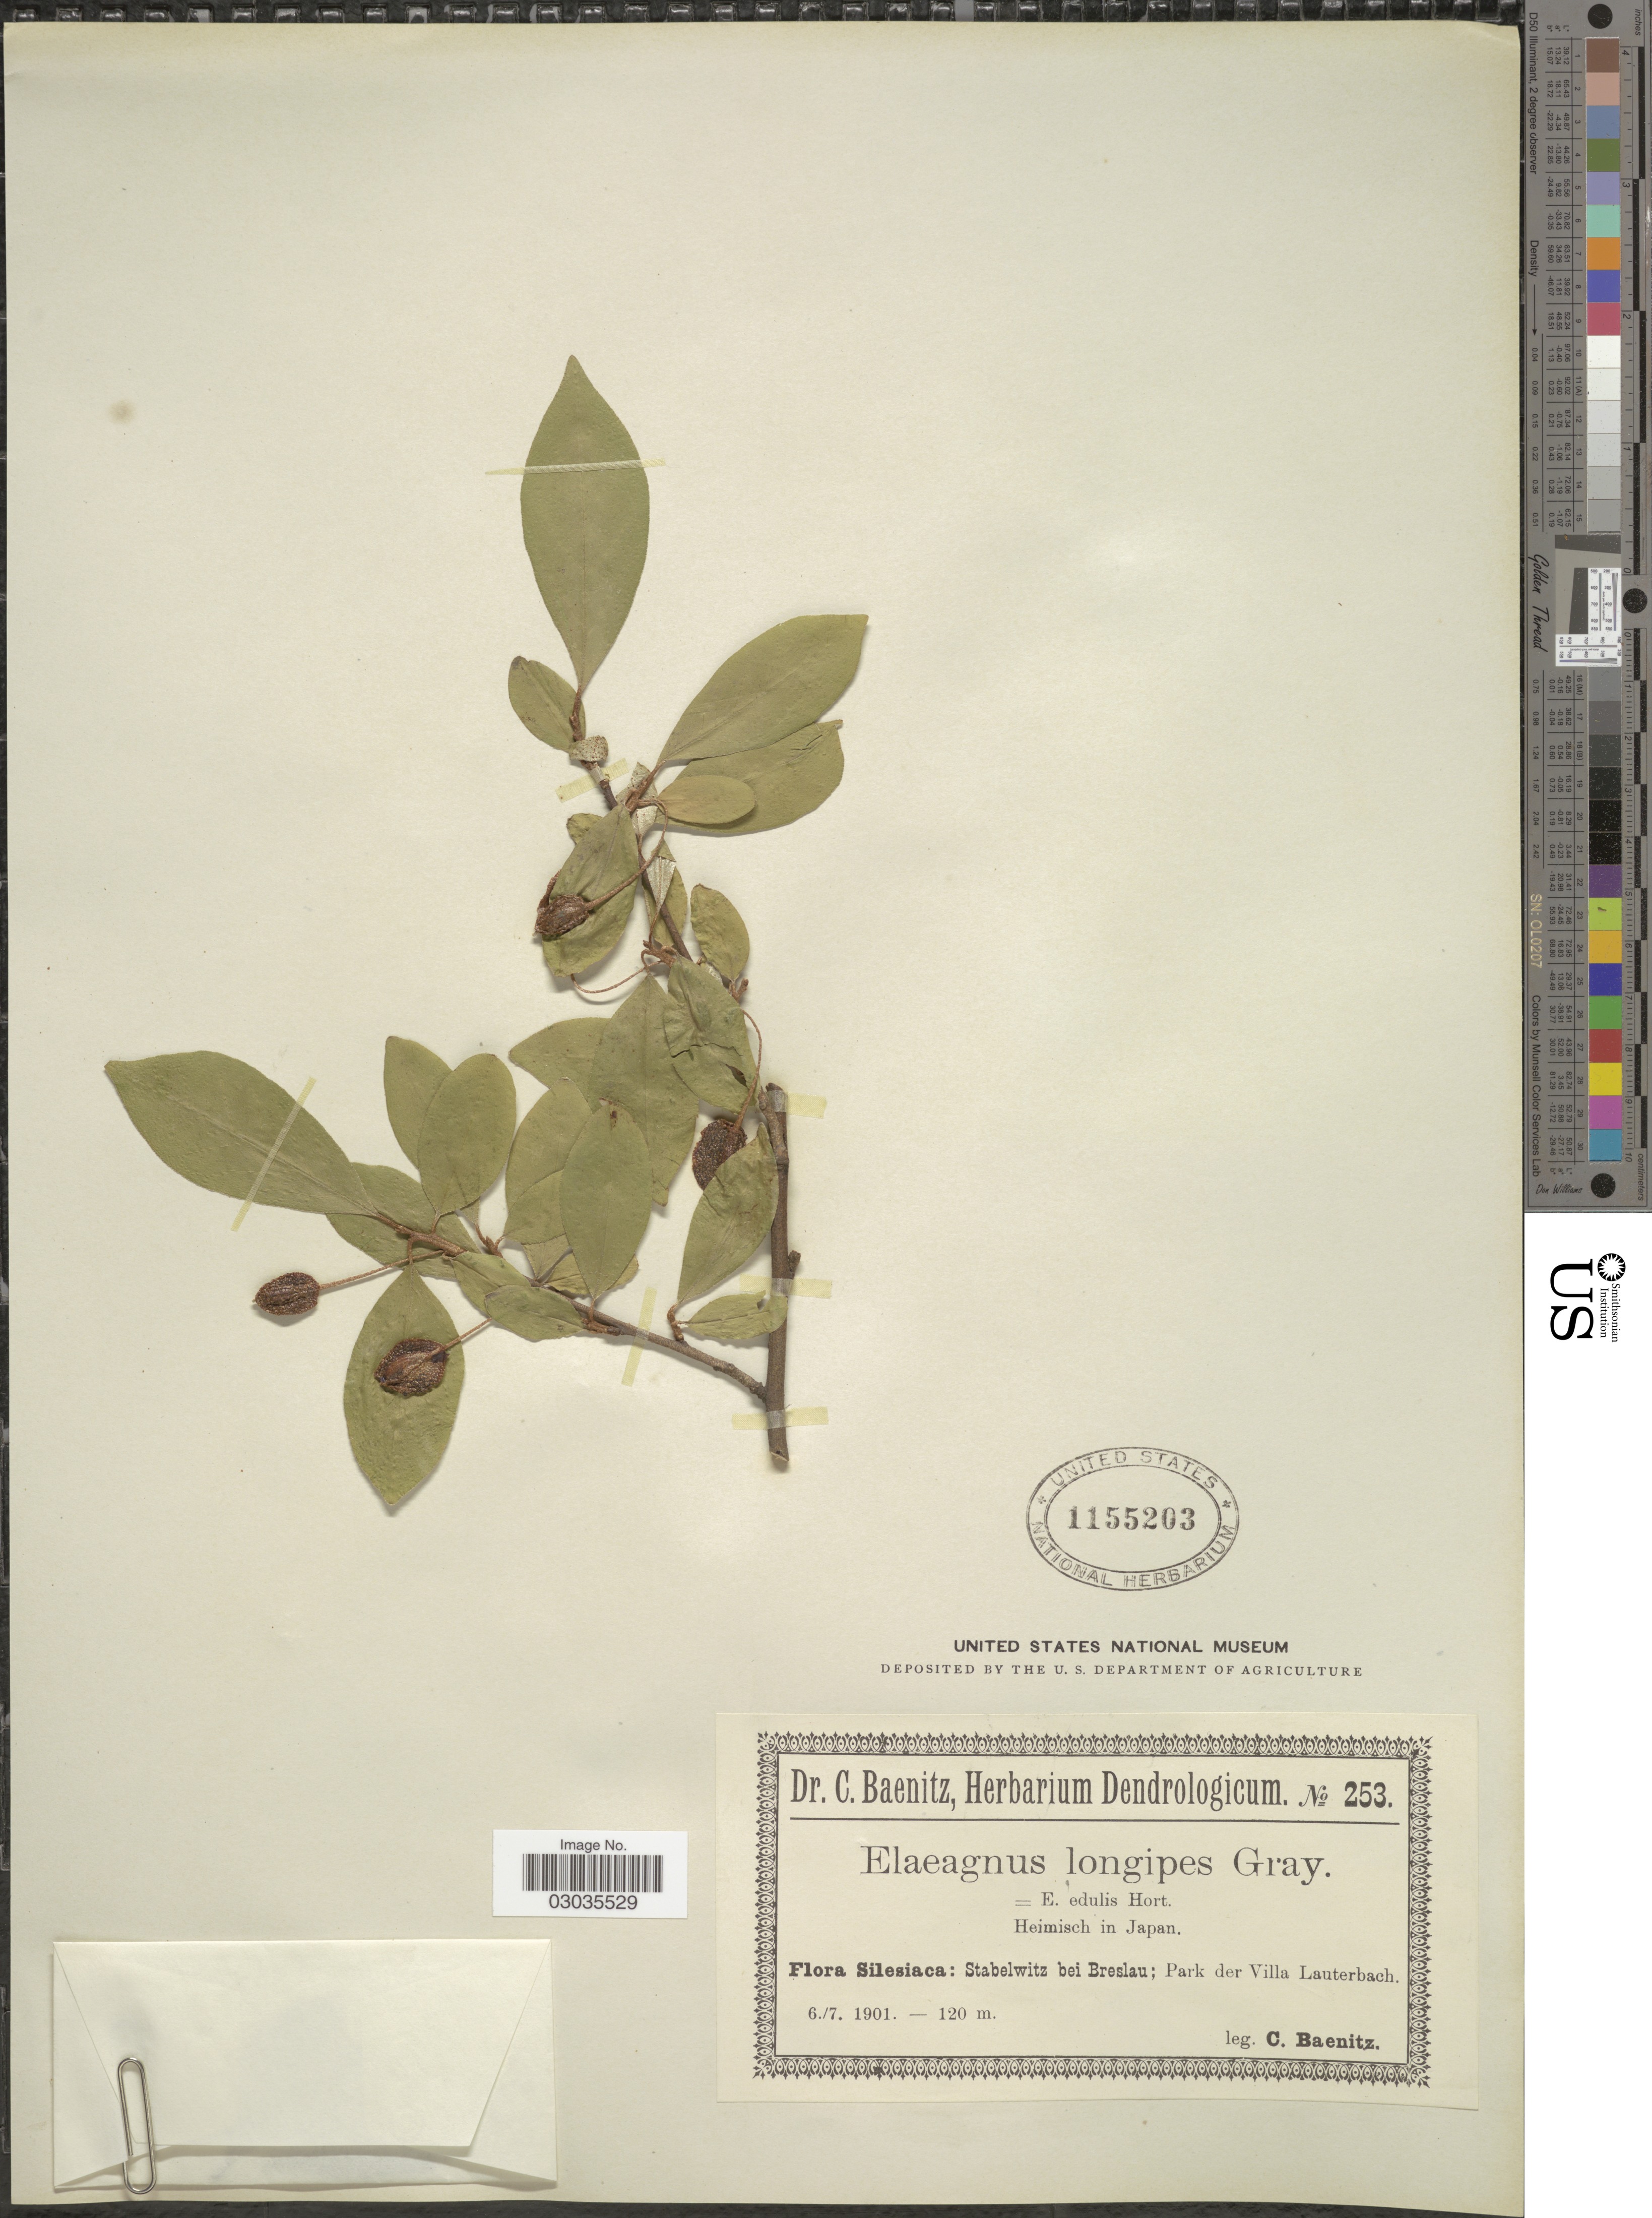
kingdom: Plantae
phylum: Tracheophyta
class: Magnoliopsida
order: Rosales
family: Elaeagnaceae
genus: Elaeagnus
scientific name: Elaeagnus longipes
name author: A. Gray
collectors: C. G. Baenitz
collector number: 253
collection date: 1901-07-06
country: Poland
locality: Silesiaca: Stabelwitz bei Breslau; Park der Villa Lauterbach.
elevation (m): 120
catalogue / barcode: US 1155203